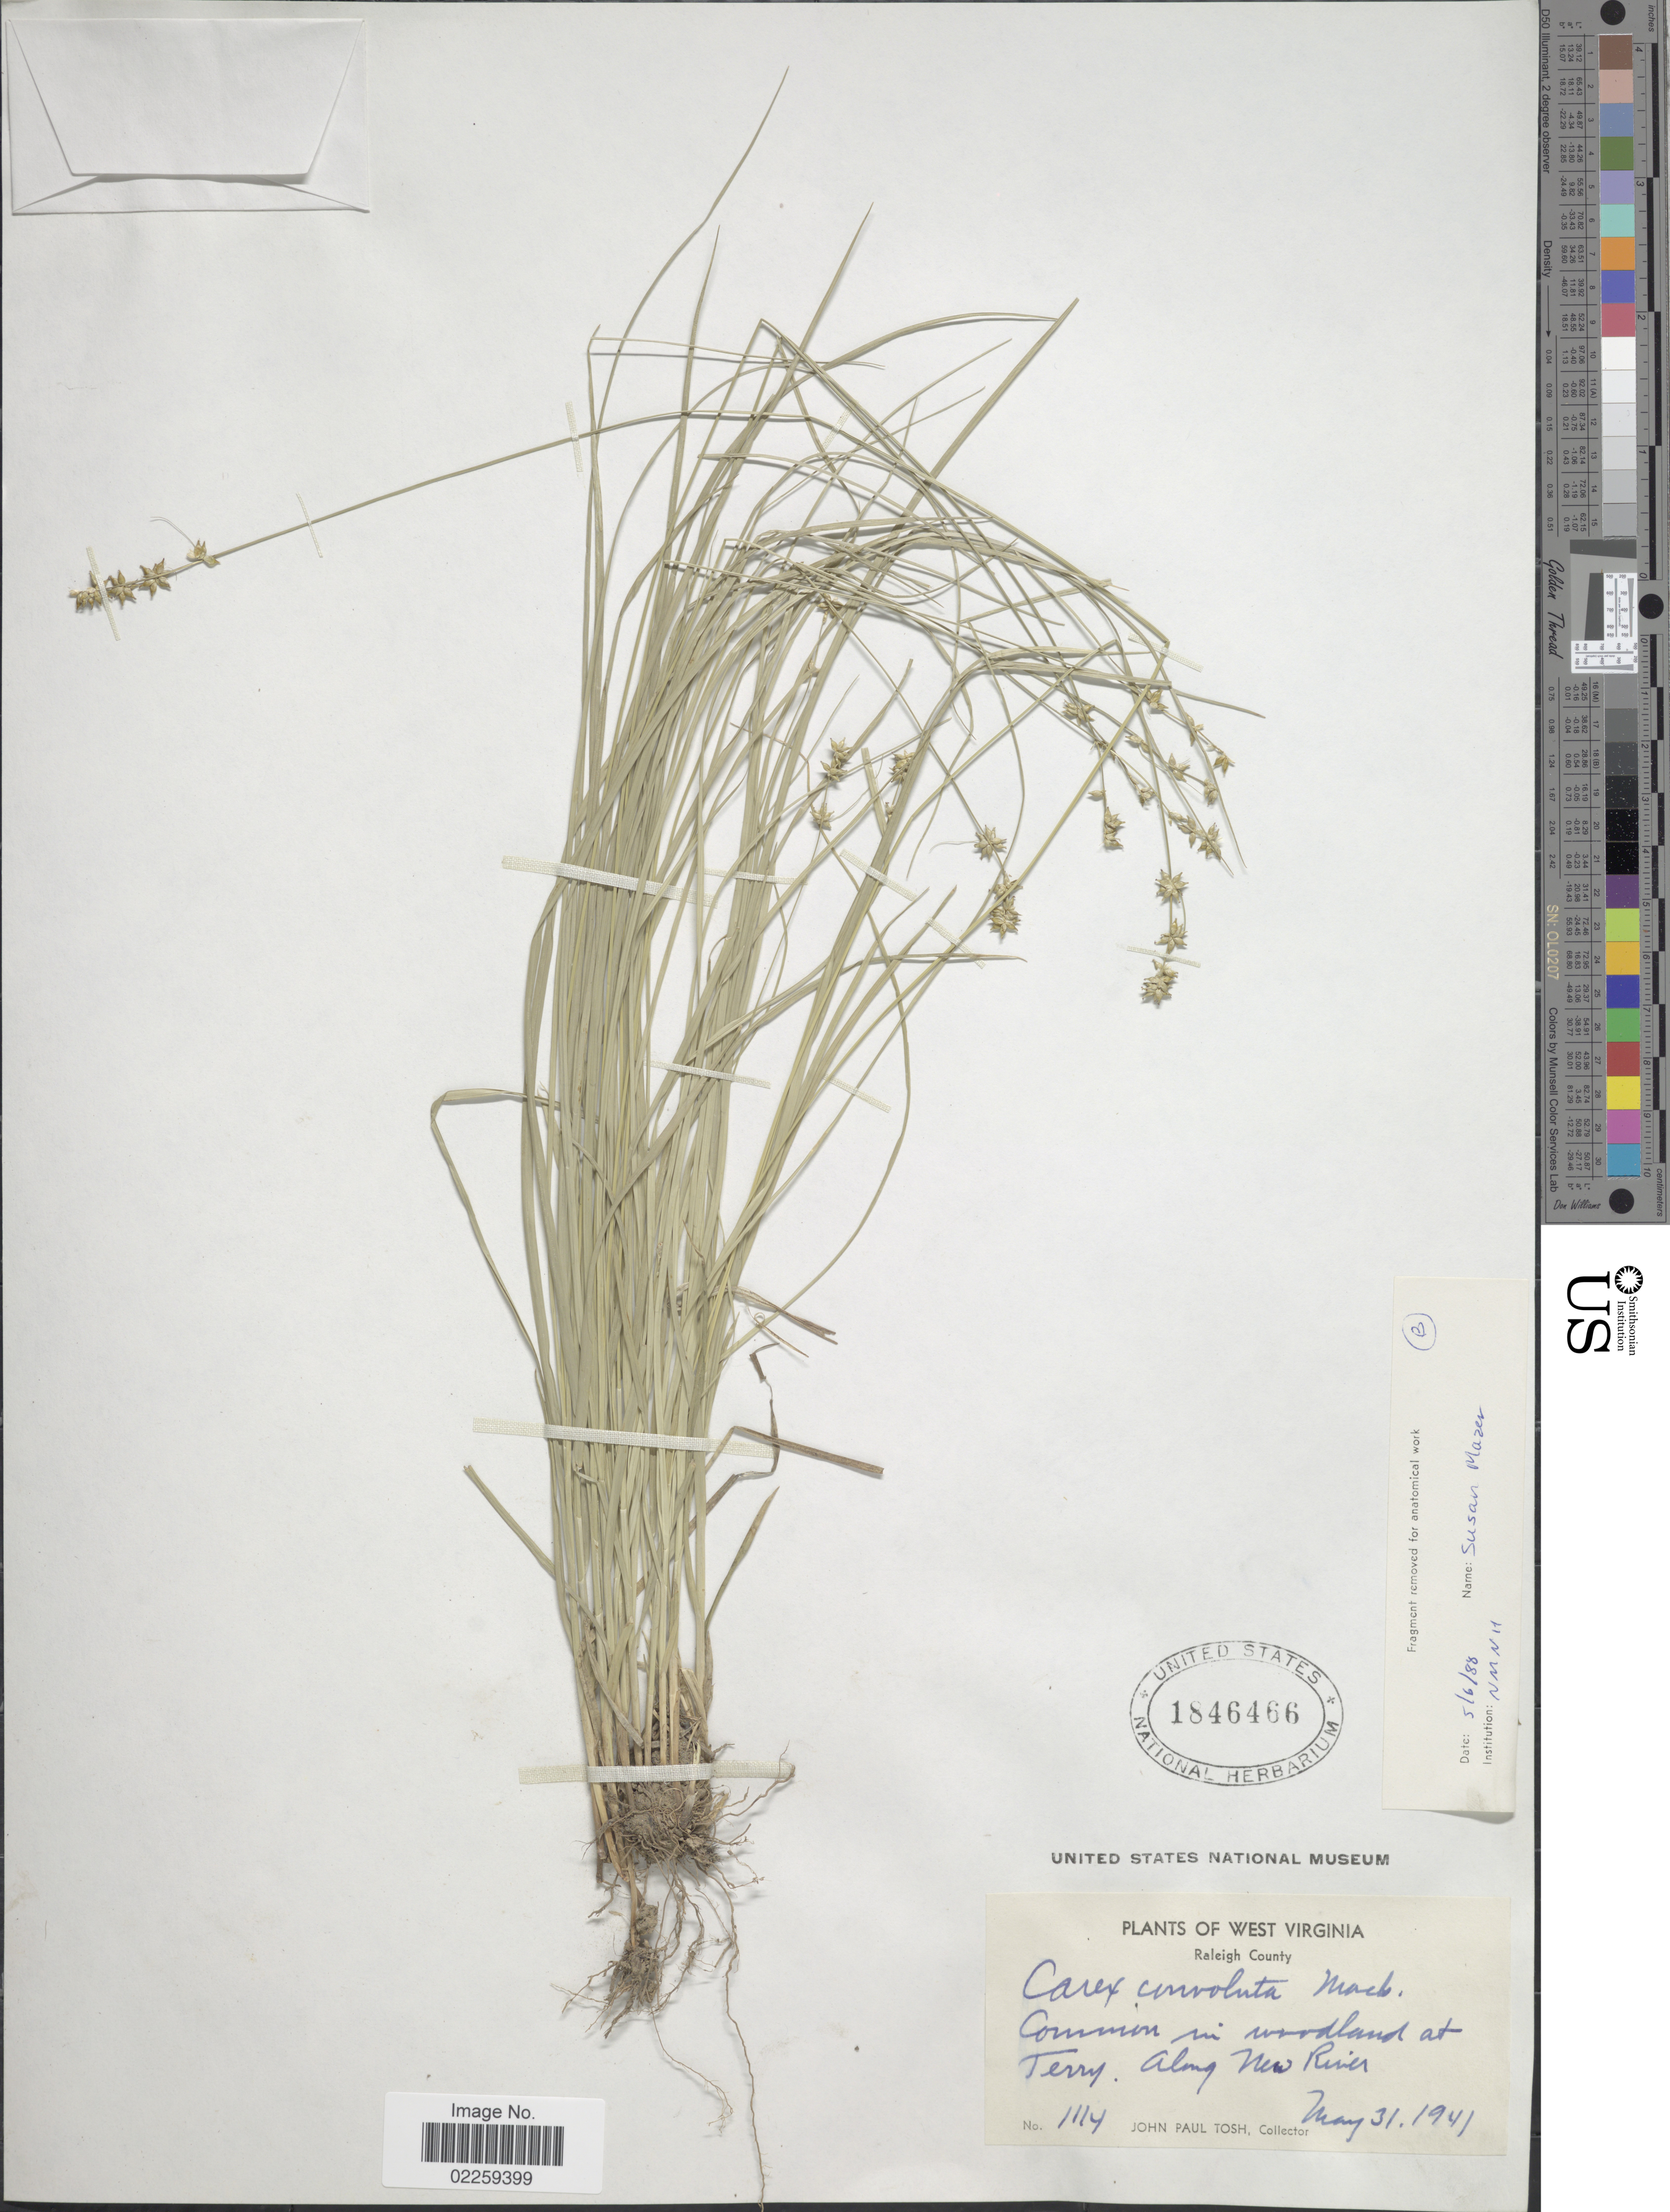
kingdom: Plantae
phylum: Tracheophyta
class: Liliopsida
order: Poales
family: Cyperaceae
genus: Carex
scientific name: Carex rosea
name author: Willd.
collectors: J. Tosh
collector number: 1114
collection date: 1941-05-31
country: United States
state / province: West Virginia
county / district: Raleigh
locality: Raleigh County, in woodland at Terry, Along New River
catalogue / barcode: US 1846466